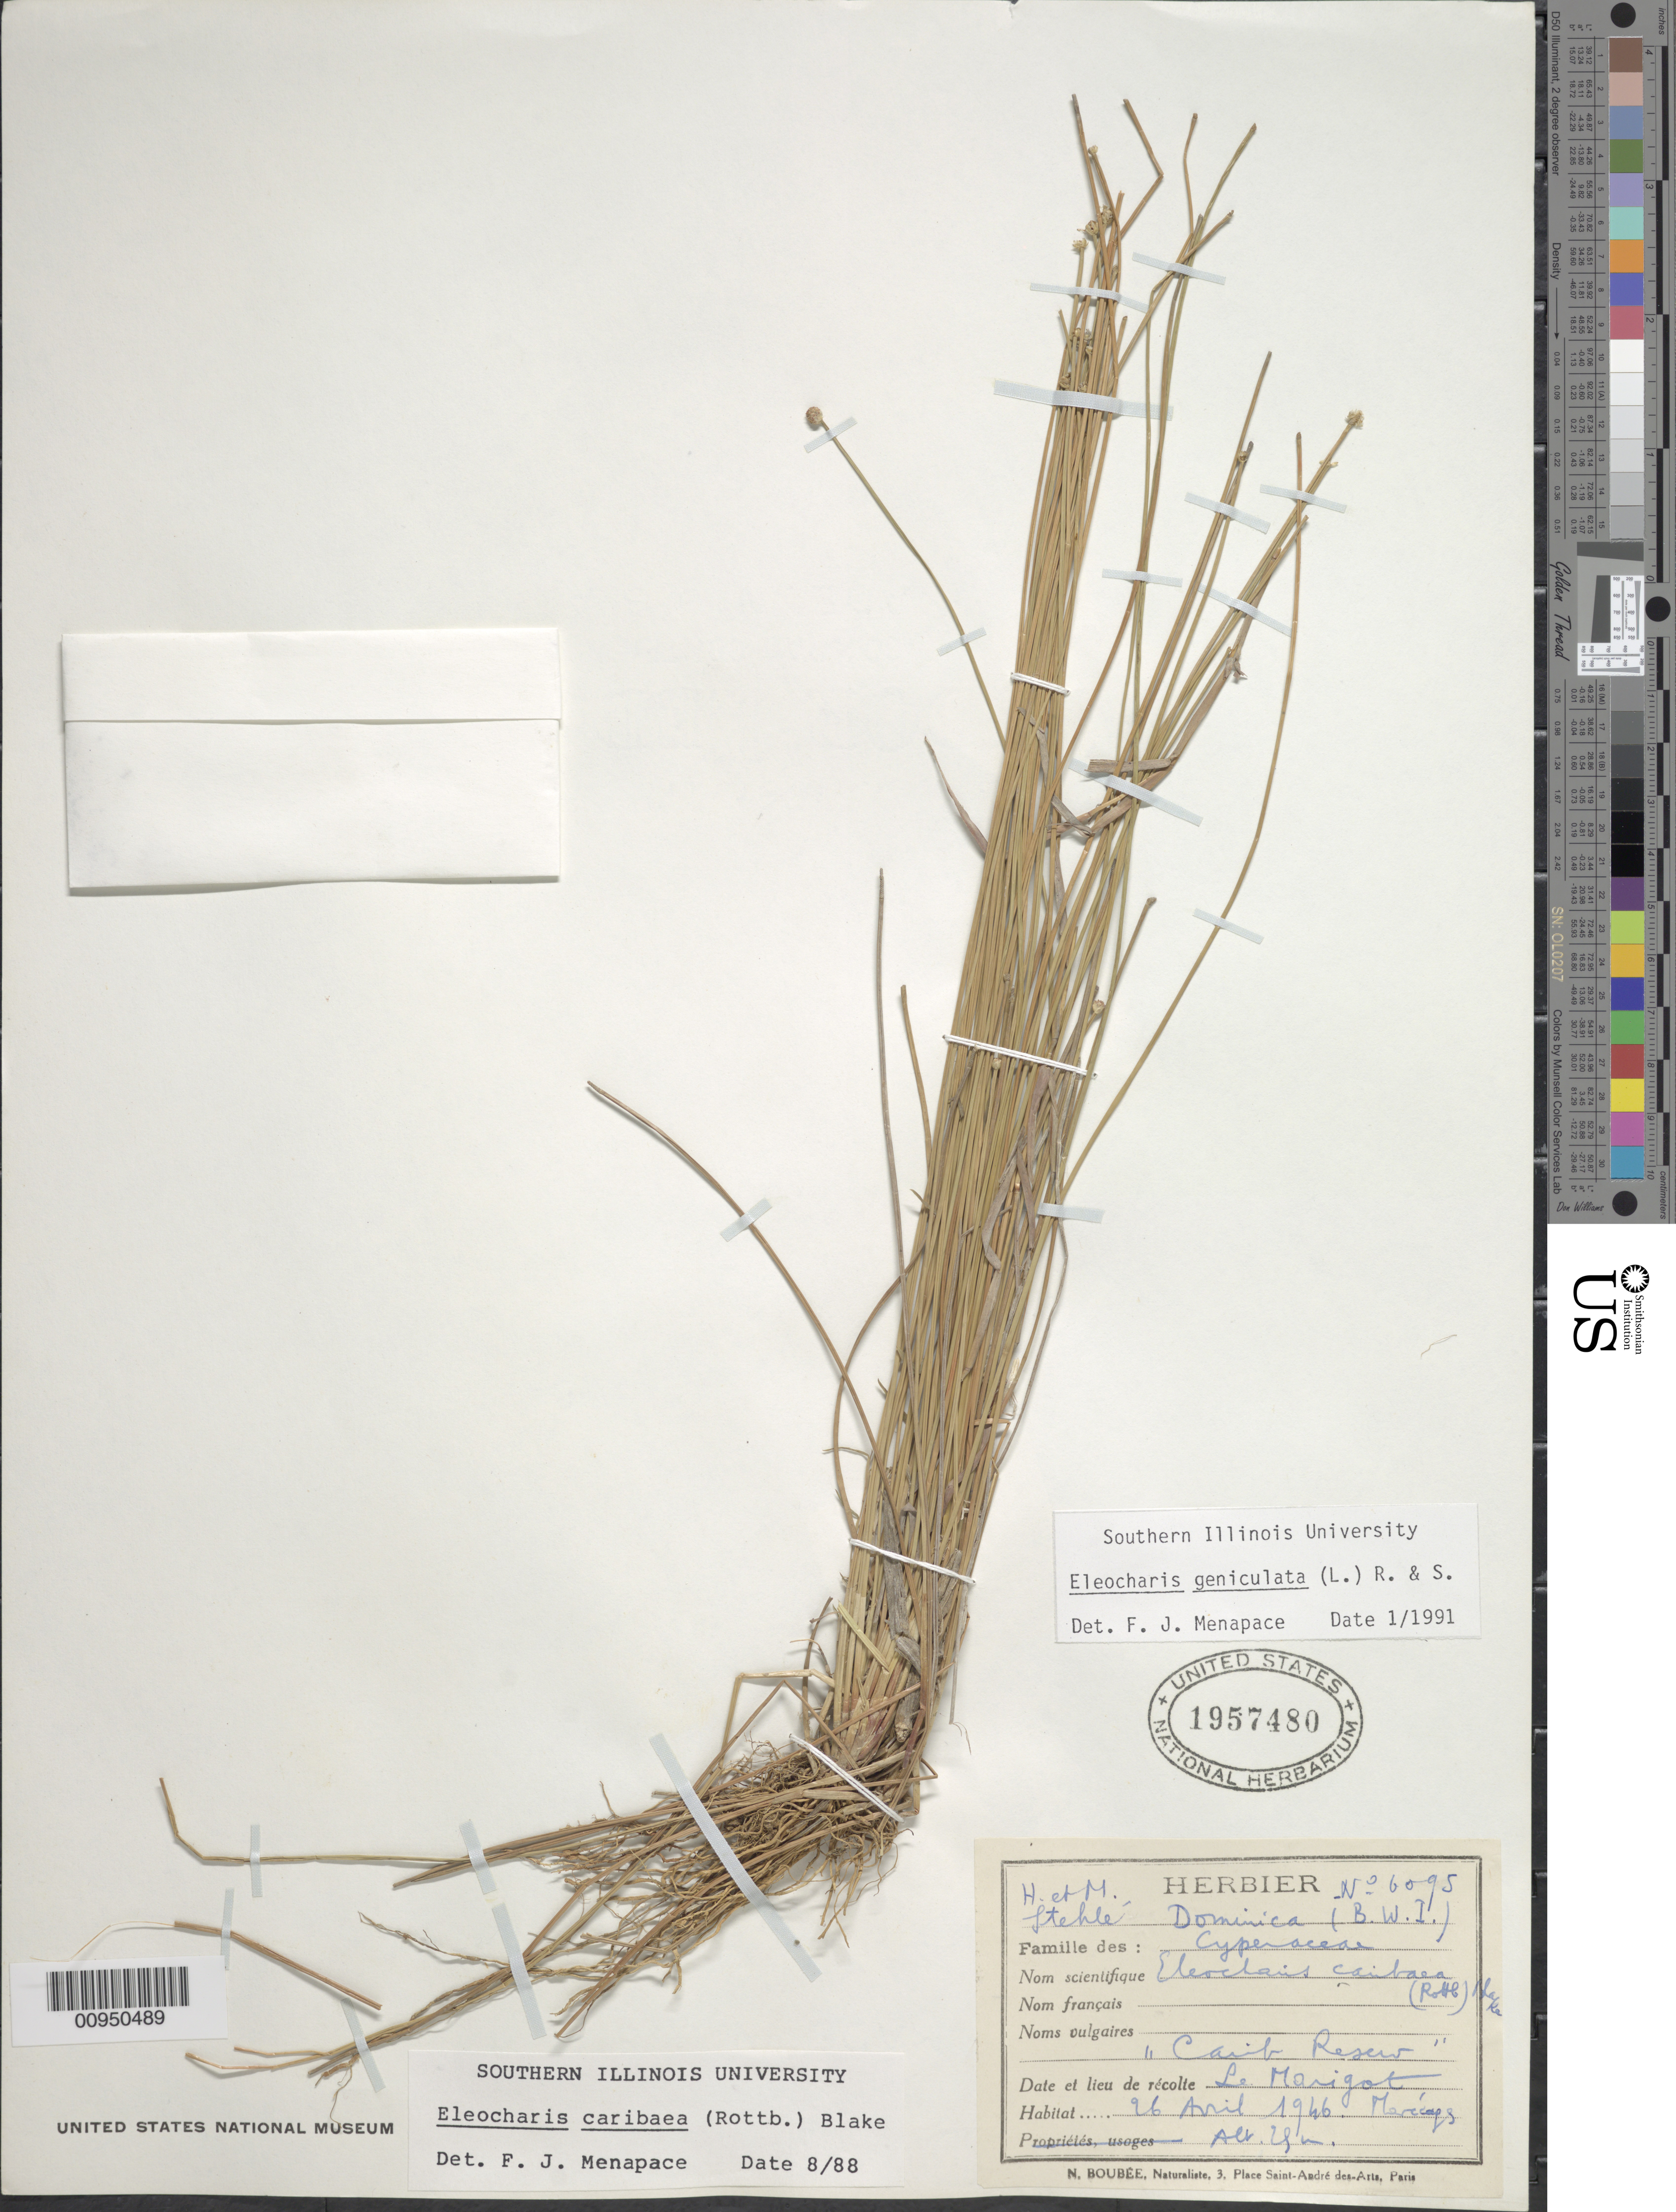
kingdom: Plantae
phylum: Tracheophyta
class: Liliopsida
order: Poales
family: Cyperaceae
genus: Eleocharis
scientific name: Eleocharis geniculata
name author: (L.) Roem. & Schult.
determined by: Menapace, F. J.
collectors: H. Stehlé & M. Stehlé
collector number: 6095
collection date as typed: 26 Apr 1946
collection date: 1946-04-26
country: Dominica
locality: Le Marigot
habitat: Marécage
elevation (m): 25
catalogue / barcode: US 1957480